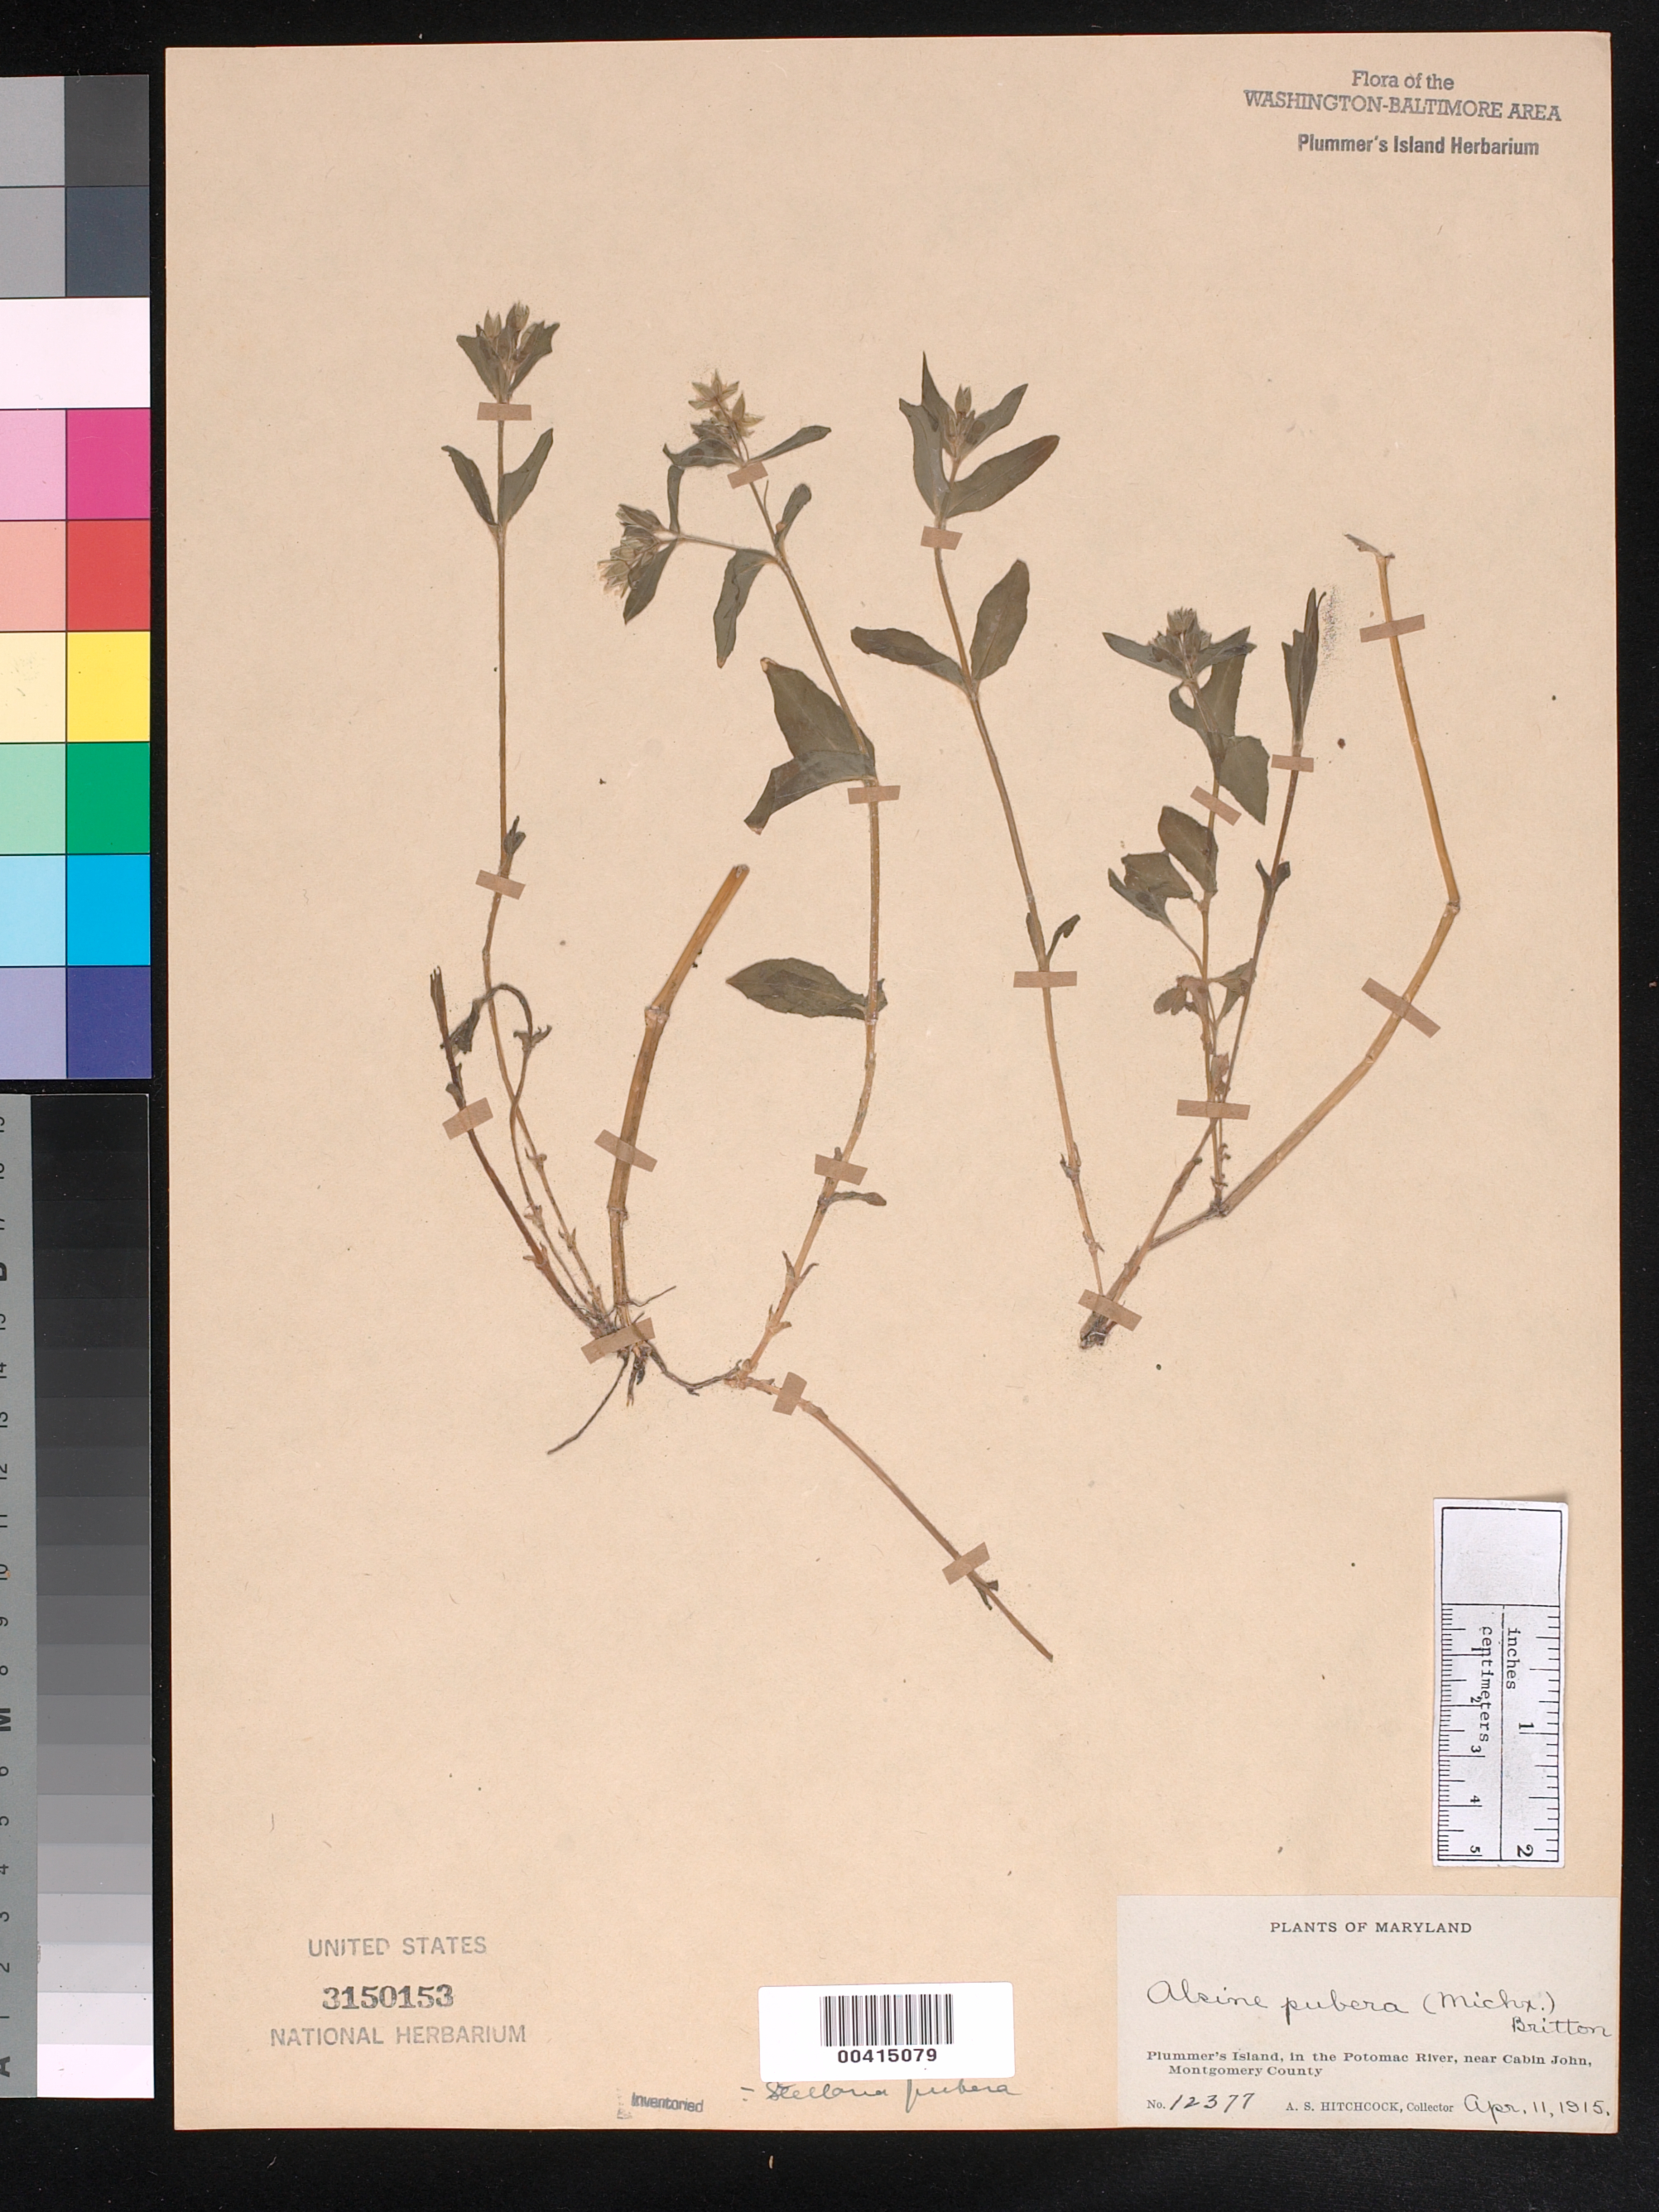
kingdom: Plantae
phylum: Tracheophyta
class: Magnoliopsida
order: Caryophyllales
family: Caryophyllaceae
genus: Stellaria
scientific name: Stellaria pubera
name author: Michx.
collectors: A. S. Hitchcock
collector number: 12377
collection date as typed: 11 Apr 1915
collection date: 1915-04-11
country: United States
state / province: Maryland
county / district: Montgomery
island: Plummers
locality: Plummer's Island C. & O. Canal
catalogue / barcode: US 3150153